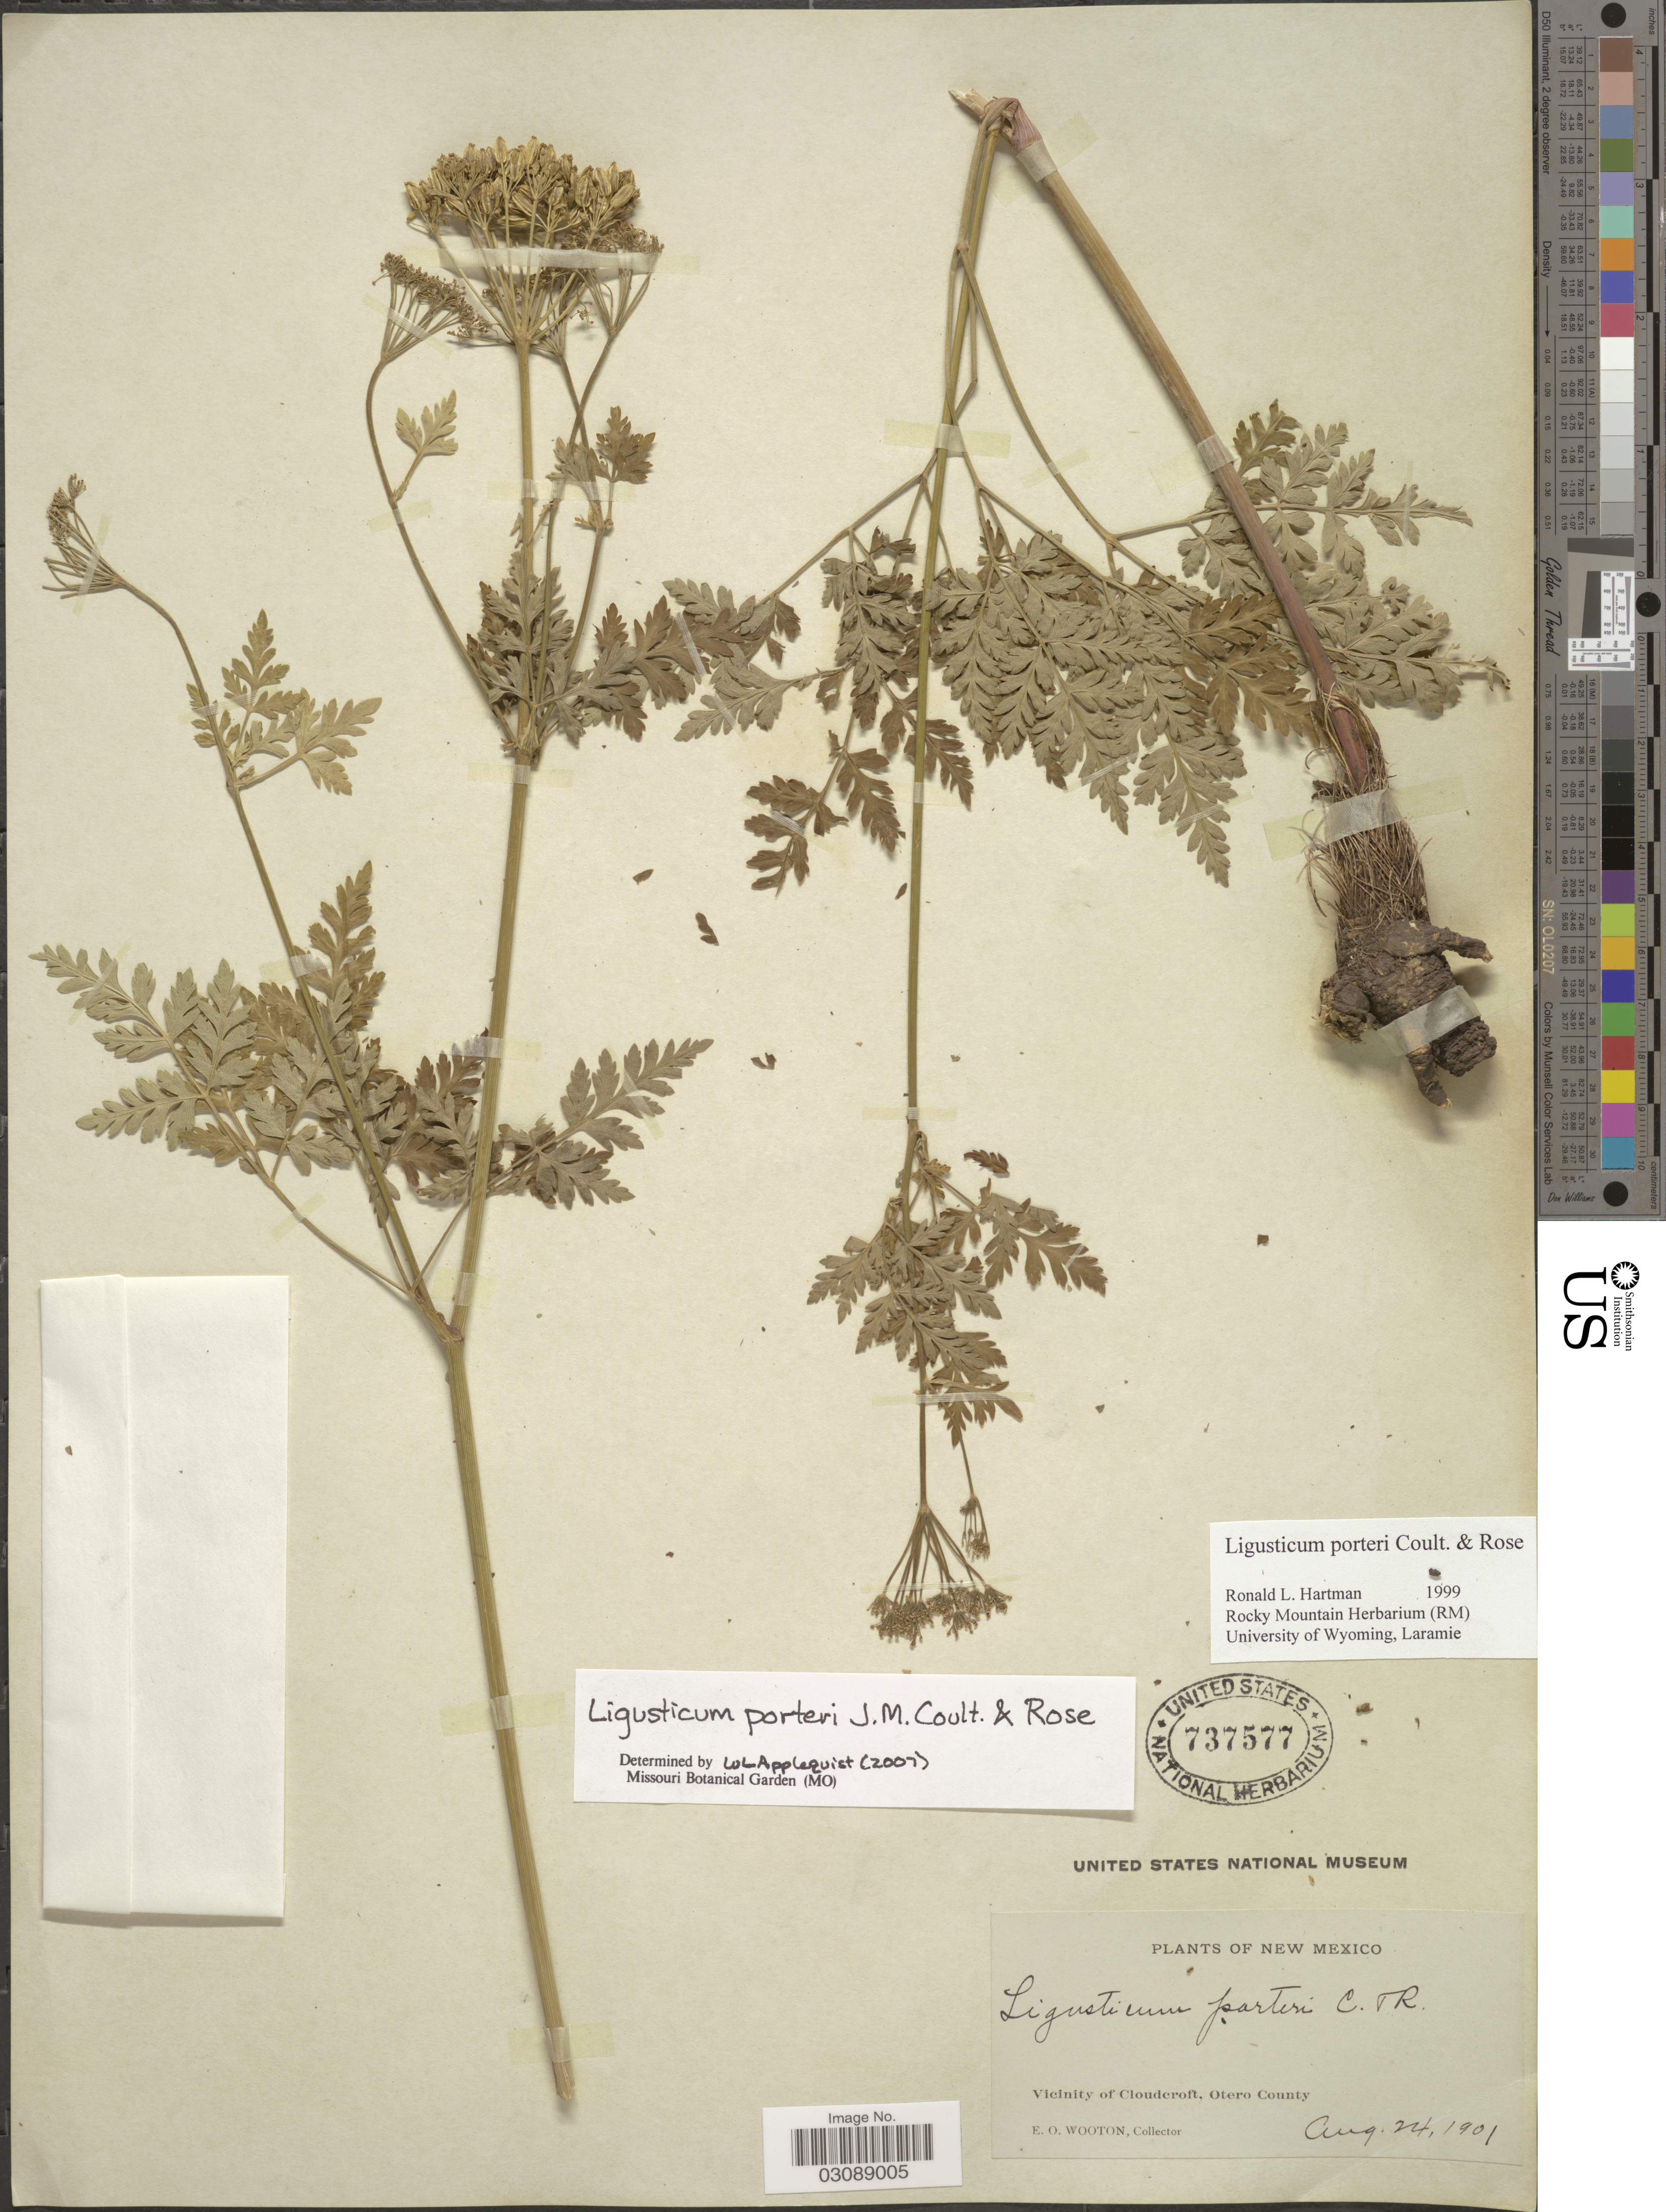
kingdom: Plantae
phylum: Tracheophyta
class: Magnoliopsida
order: Apiales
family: Apiaceae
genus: Ligusticum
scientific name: Ligusticum porteri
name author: J.M. Coult. & Rose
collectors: E. O. Wooton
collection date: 1901-08-24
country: United States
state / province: New Mexico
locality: Vicinity of Cloudcroft, Otero County.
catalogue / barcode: US 737577